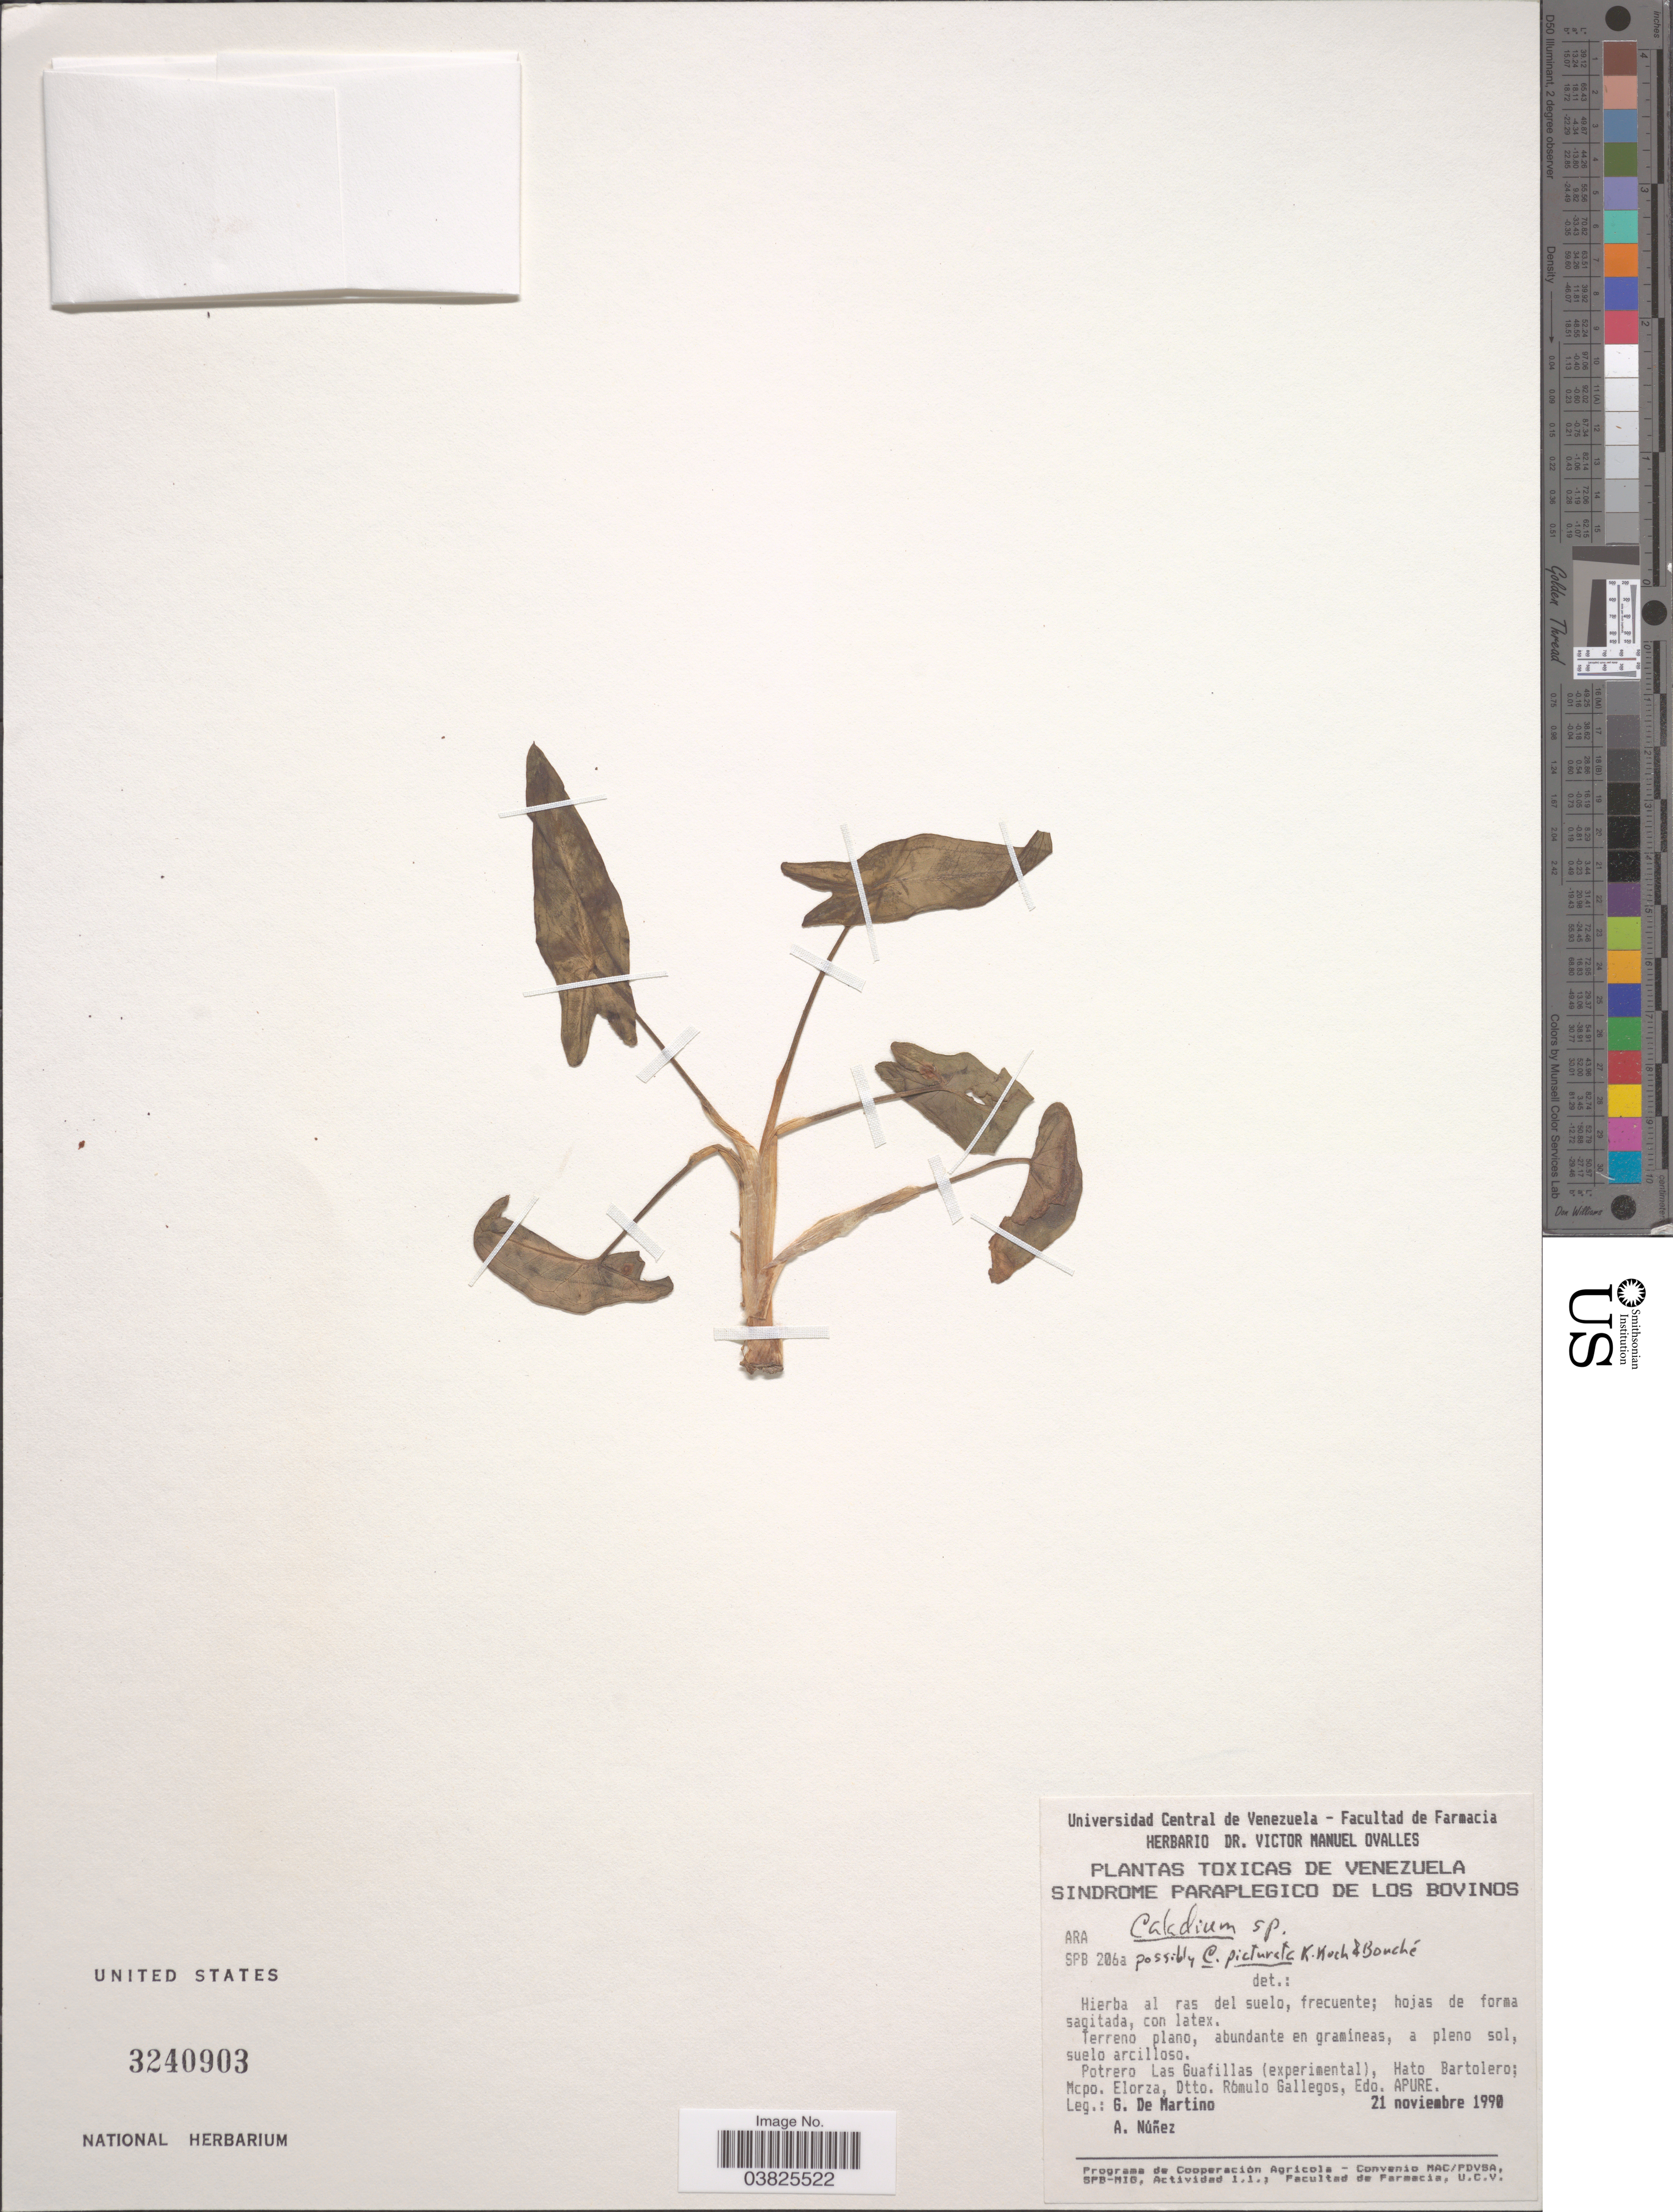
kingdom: Plantae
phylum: Tracheophyta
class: Liliopsida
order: Alismatales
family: Araceae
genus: Caladium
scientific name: Caladium sp.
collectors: G. De Martino & A. Nuñez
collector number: SPB 206a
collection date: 1990-11-21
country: Venezuela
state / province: Apure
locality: Potrero Las Guafillas (experimental), Hato Bartolero; Mcpo. Elorza, Dtto. Rómulo Gallegos, Edo. Apure.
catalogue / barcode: US 3240903